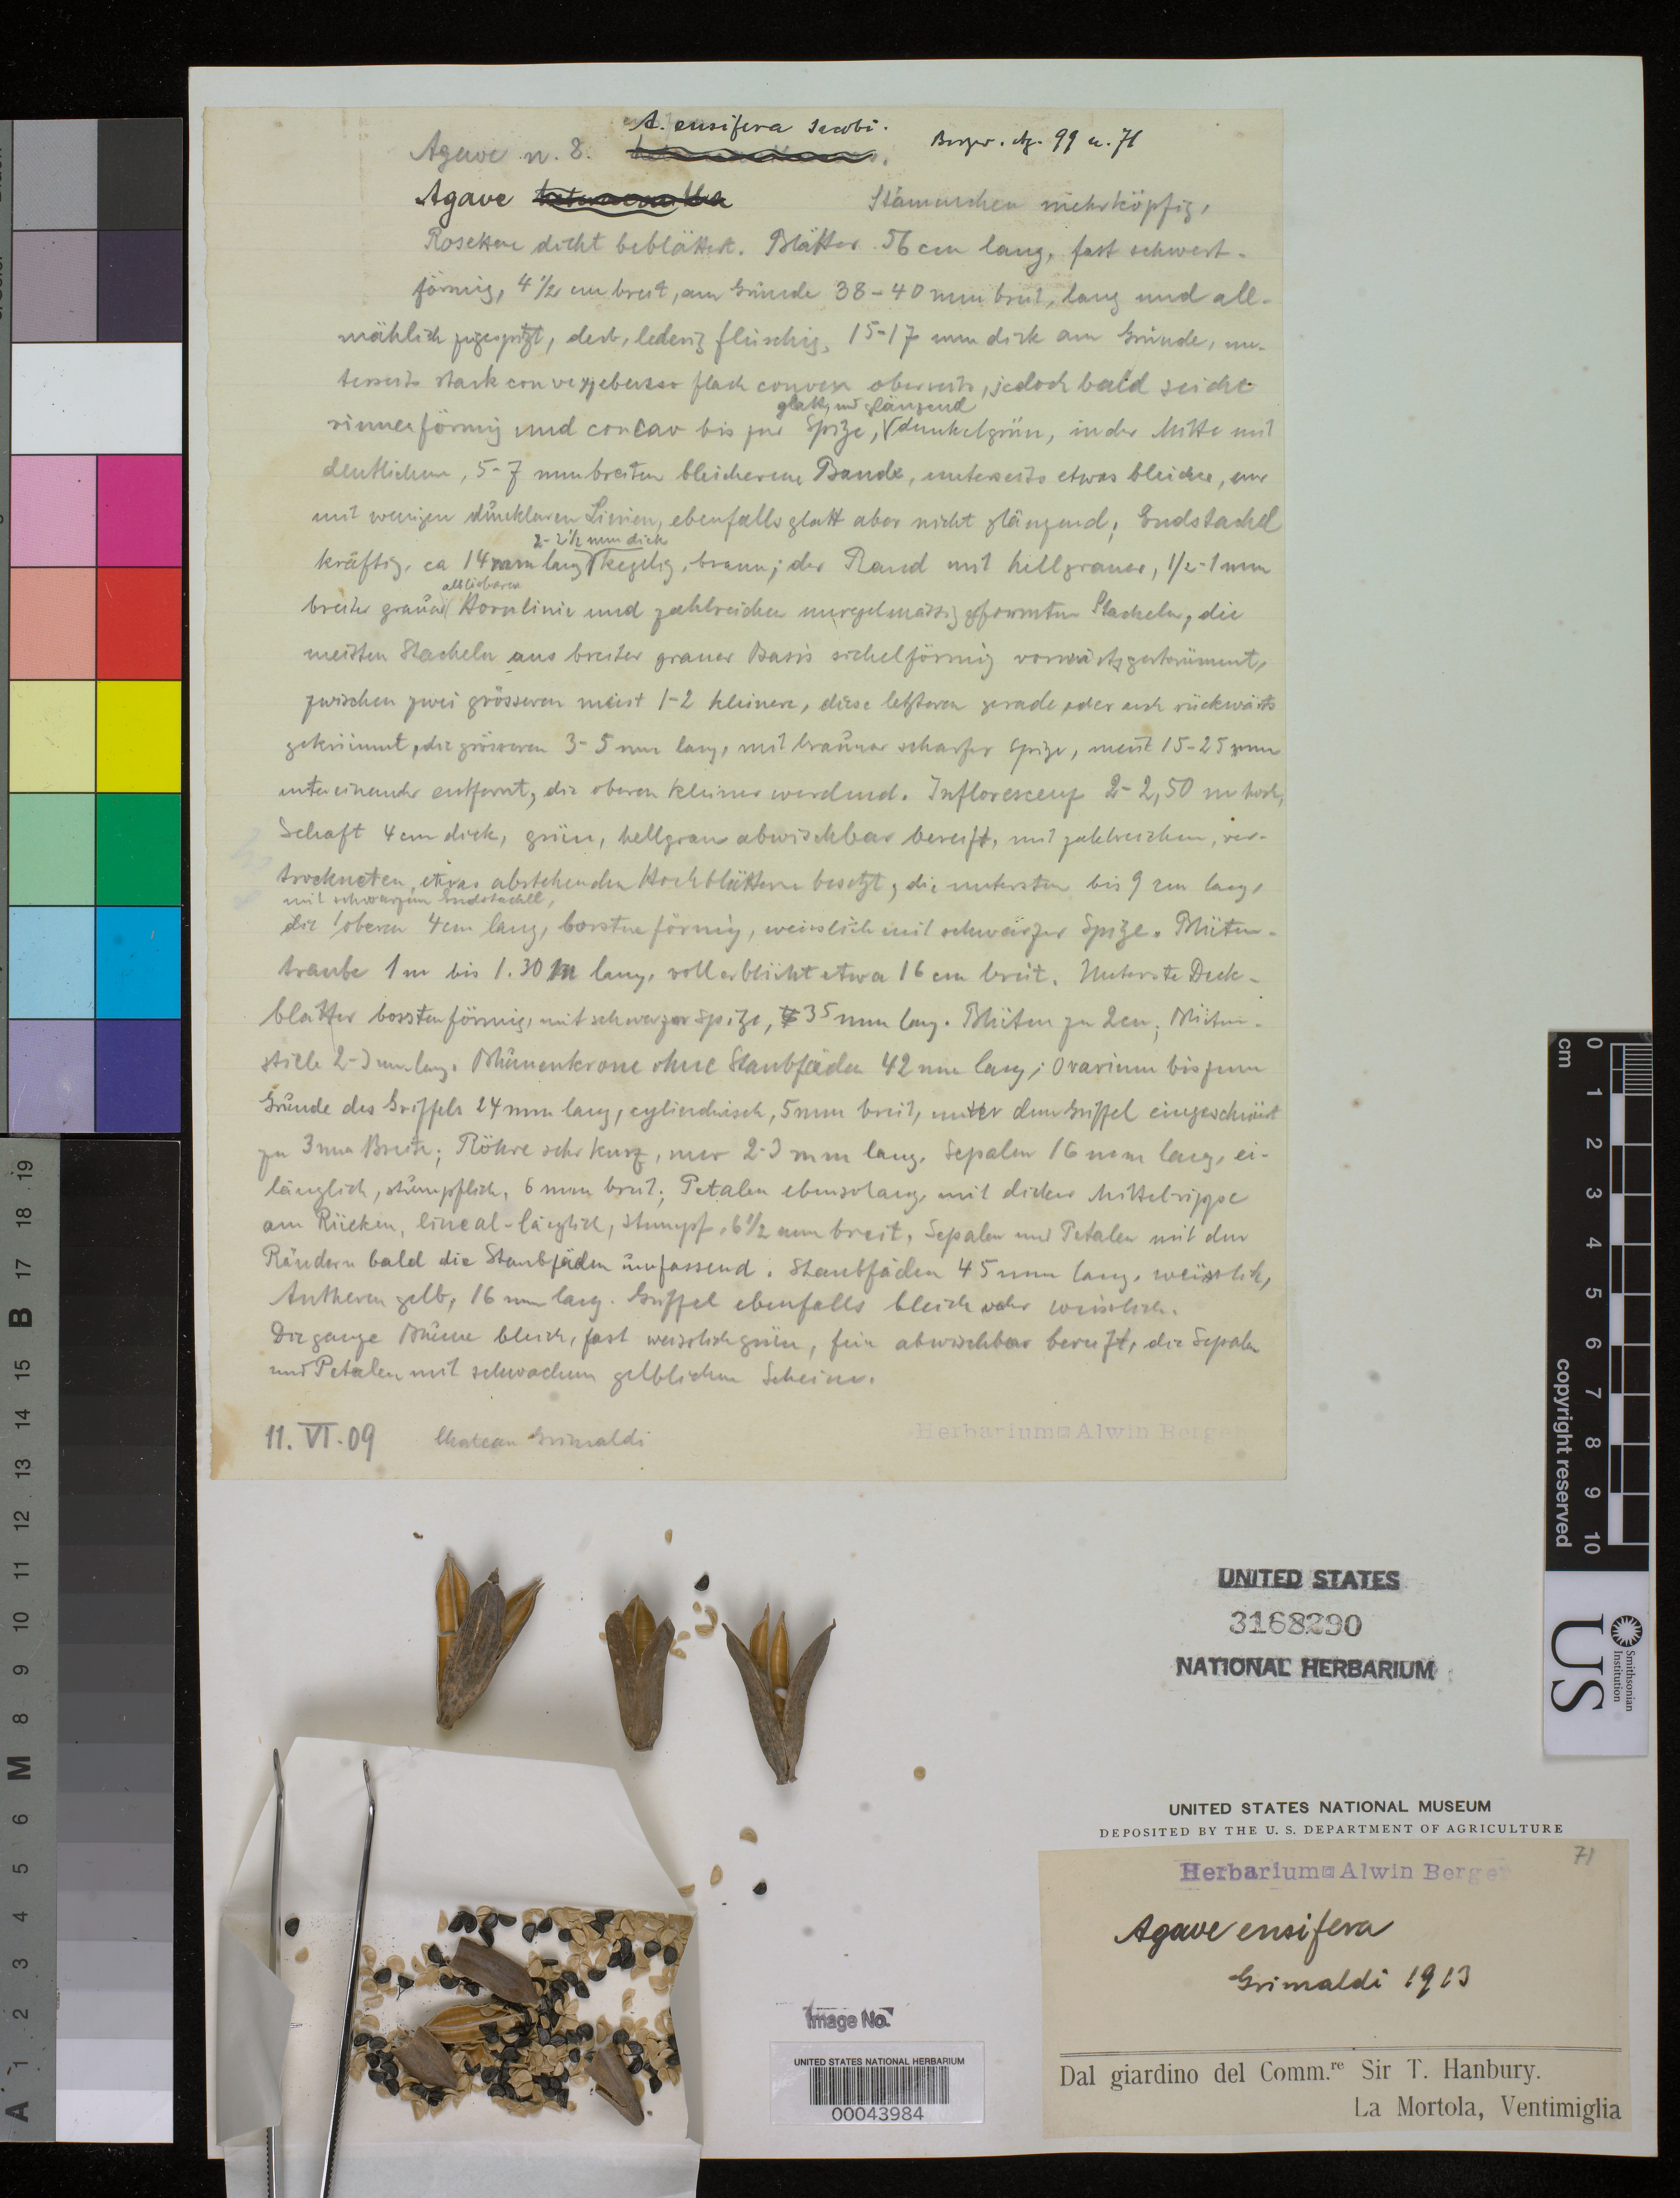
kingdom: Plantae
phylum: Tracheophyta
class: Liliopsida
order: Asparagales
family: Asparagaceae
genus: Agave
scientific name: Agave ensifera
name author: Jacobi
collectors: ex herb. A. Berger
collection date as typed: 1913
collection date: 1913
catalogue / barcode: US 3168290